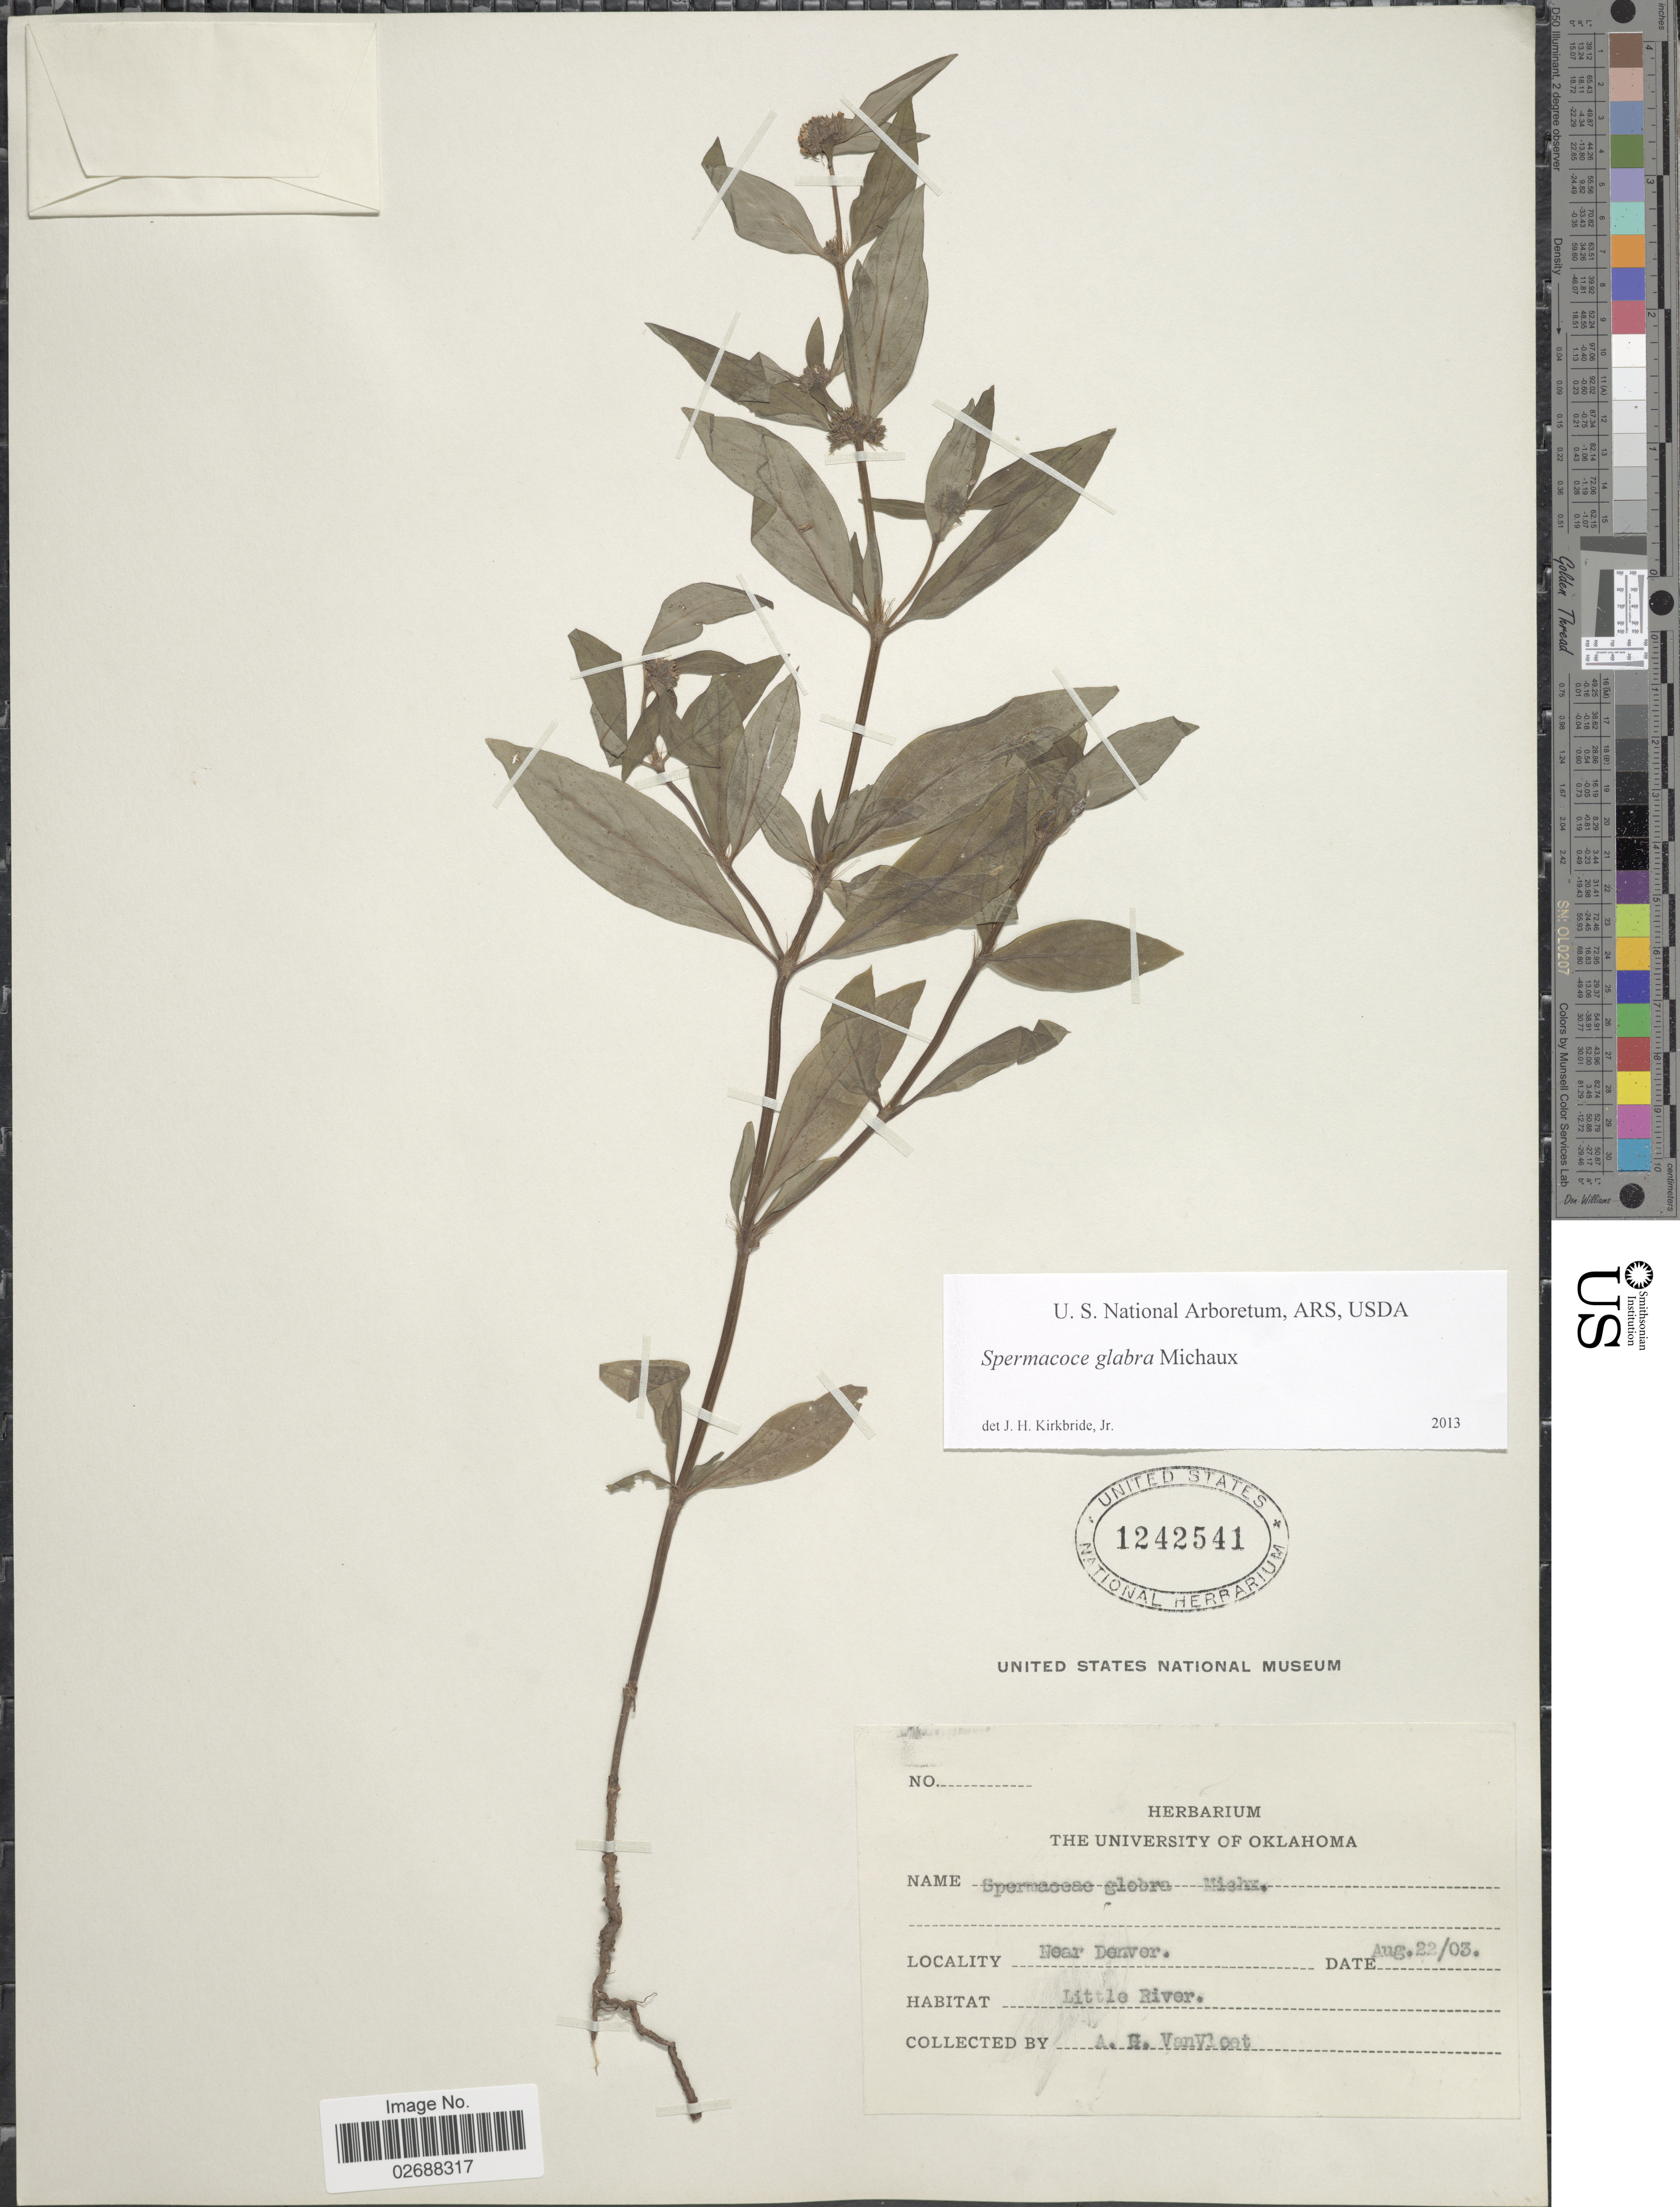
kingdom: Plantae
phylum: Tracheophyta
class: Magnoliopsida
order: Gentianales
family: Rubiaceae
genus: Spermacoce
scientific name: Spermacoce glabra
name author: Michx.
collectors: A. H. Van Vleet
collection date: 1903-08-22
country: United States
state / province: Oklahoma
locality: Near Denver, Little River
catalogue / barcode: US 1242541